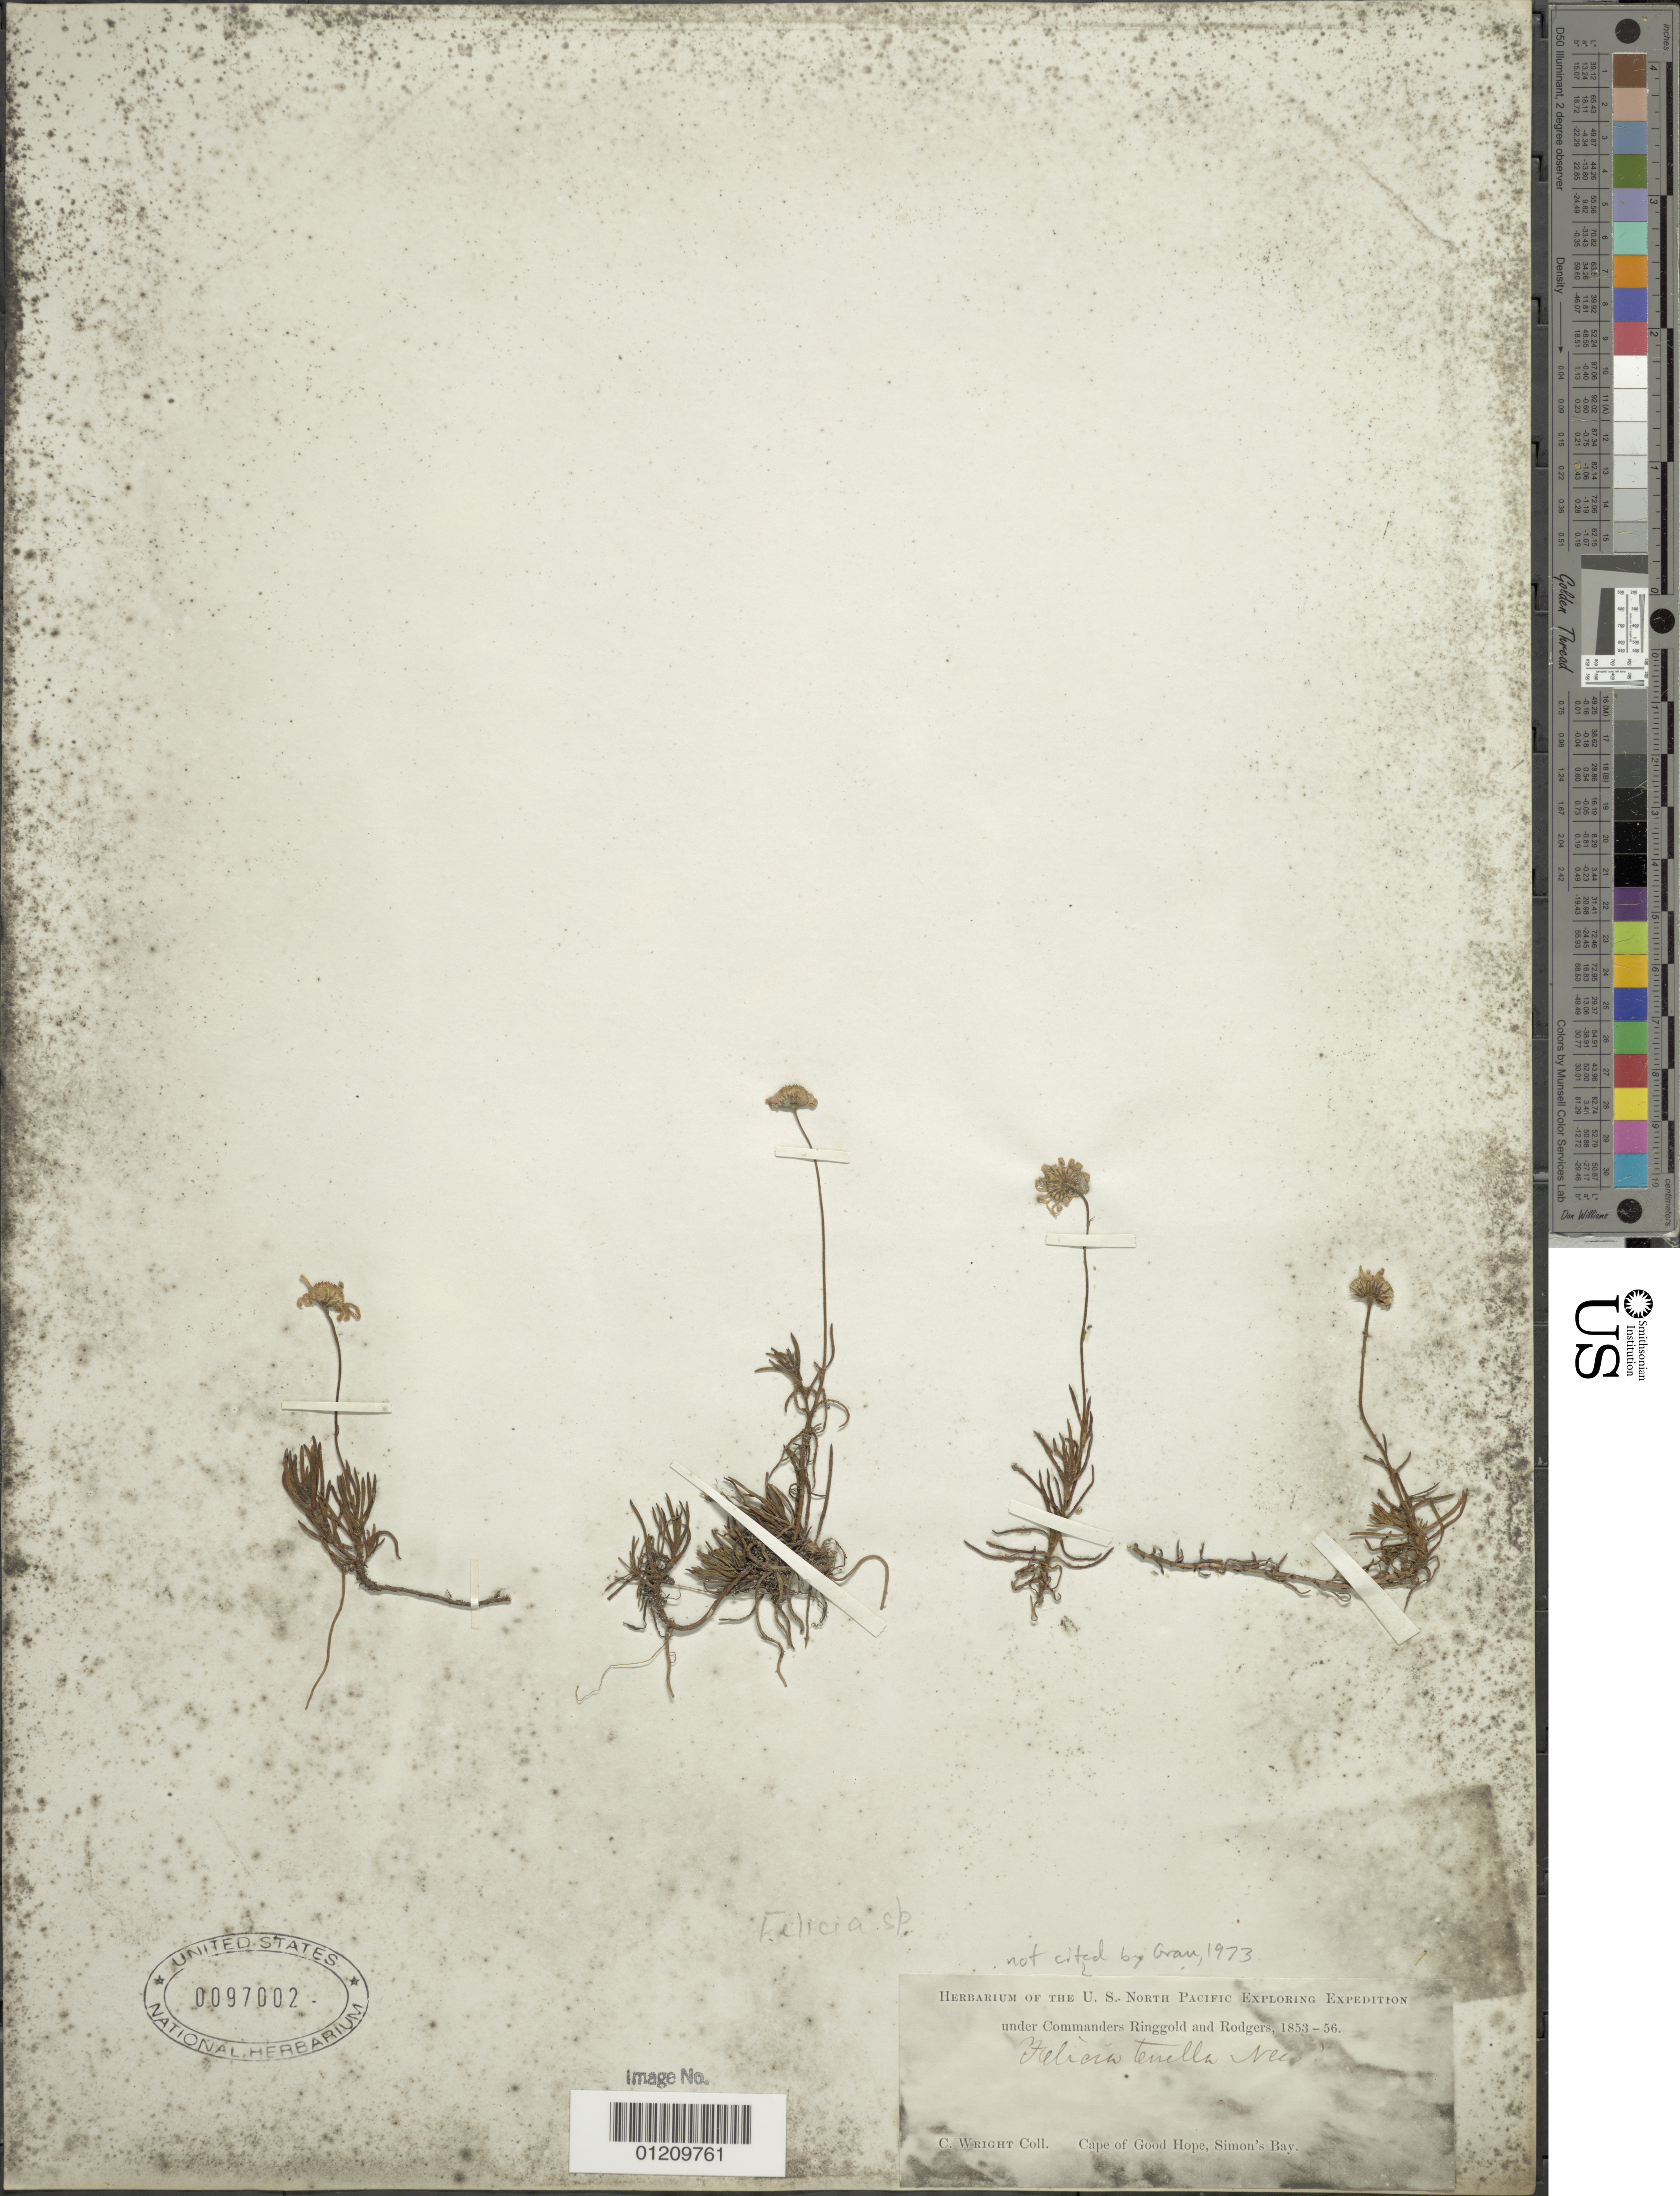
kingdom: Plantae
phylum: Tracheophyta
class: Magnoliopsida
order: Asterales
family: Asteraceae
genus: Felicia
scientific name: Felicia tenella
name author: (L.) Nees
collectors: C. Wright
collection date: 1853/1856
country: South Africa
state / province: Western Cape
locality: Cape of Good Hope, Simon's Bay.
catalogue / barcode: US 97002